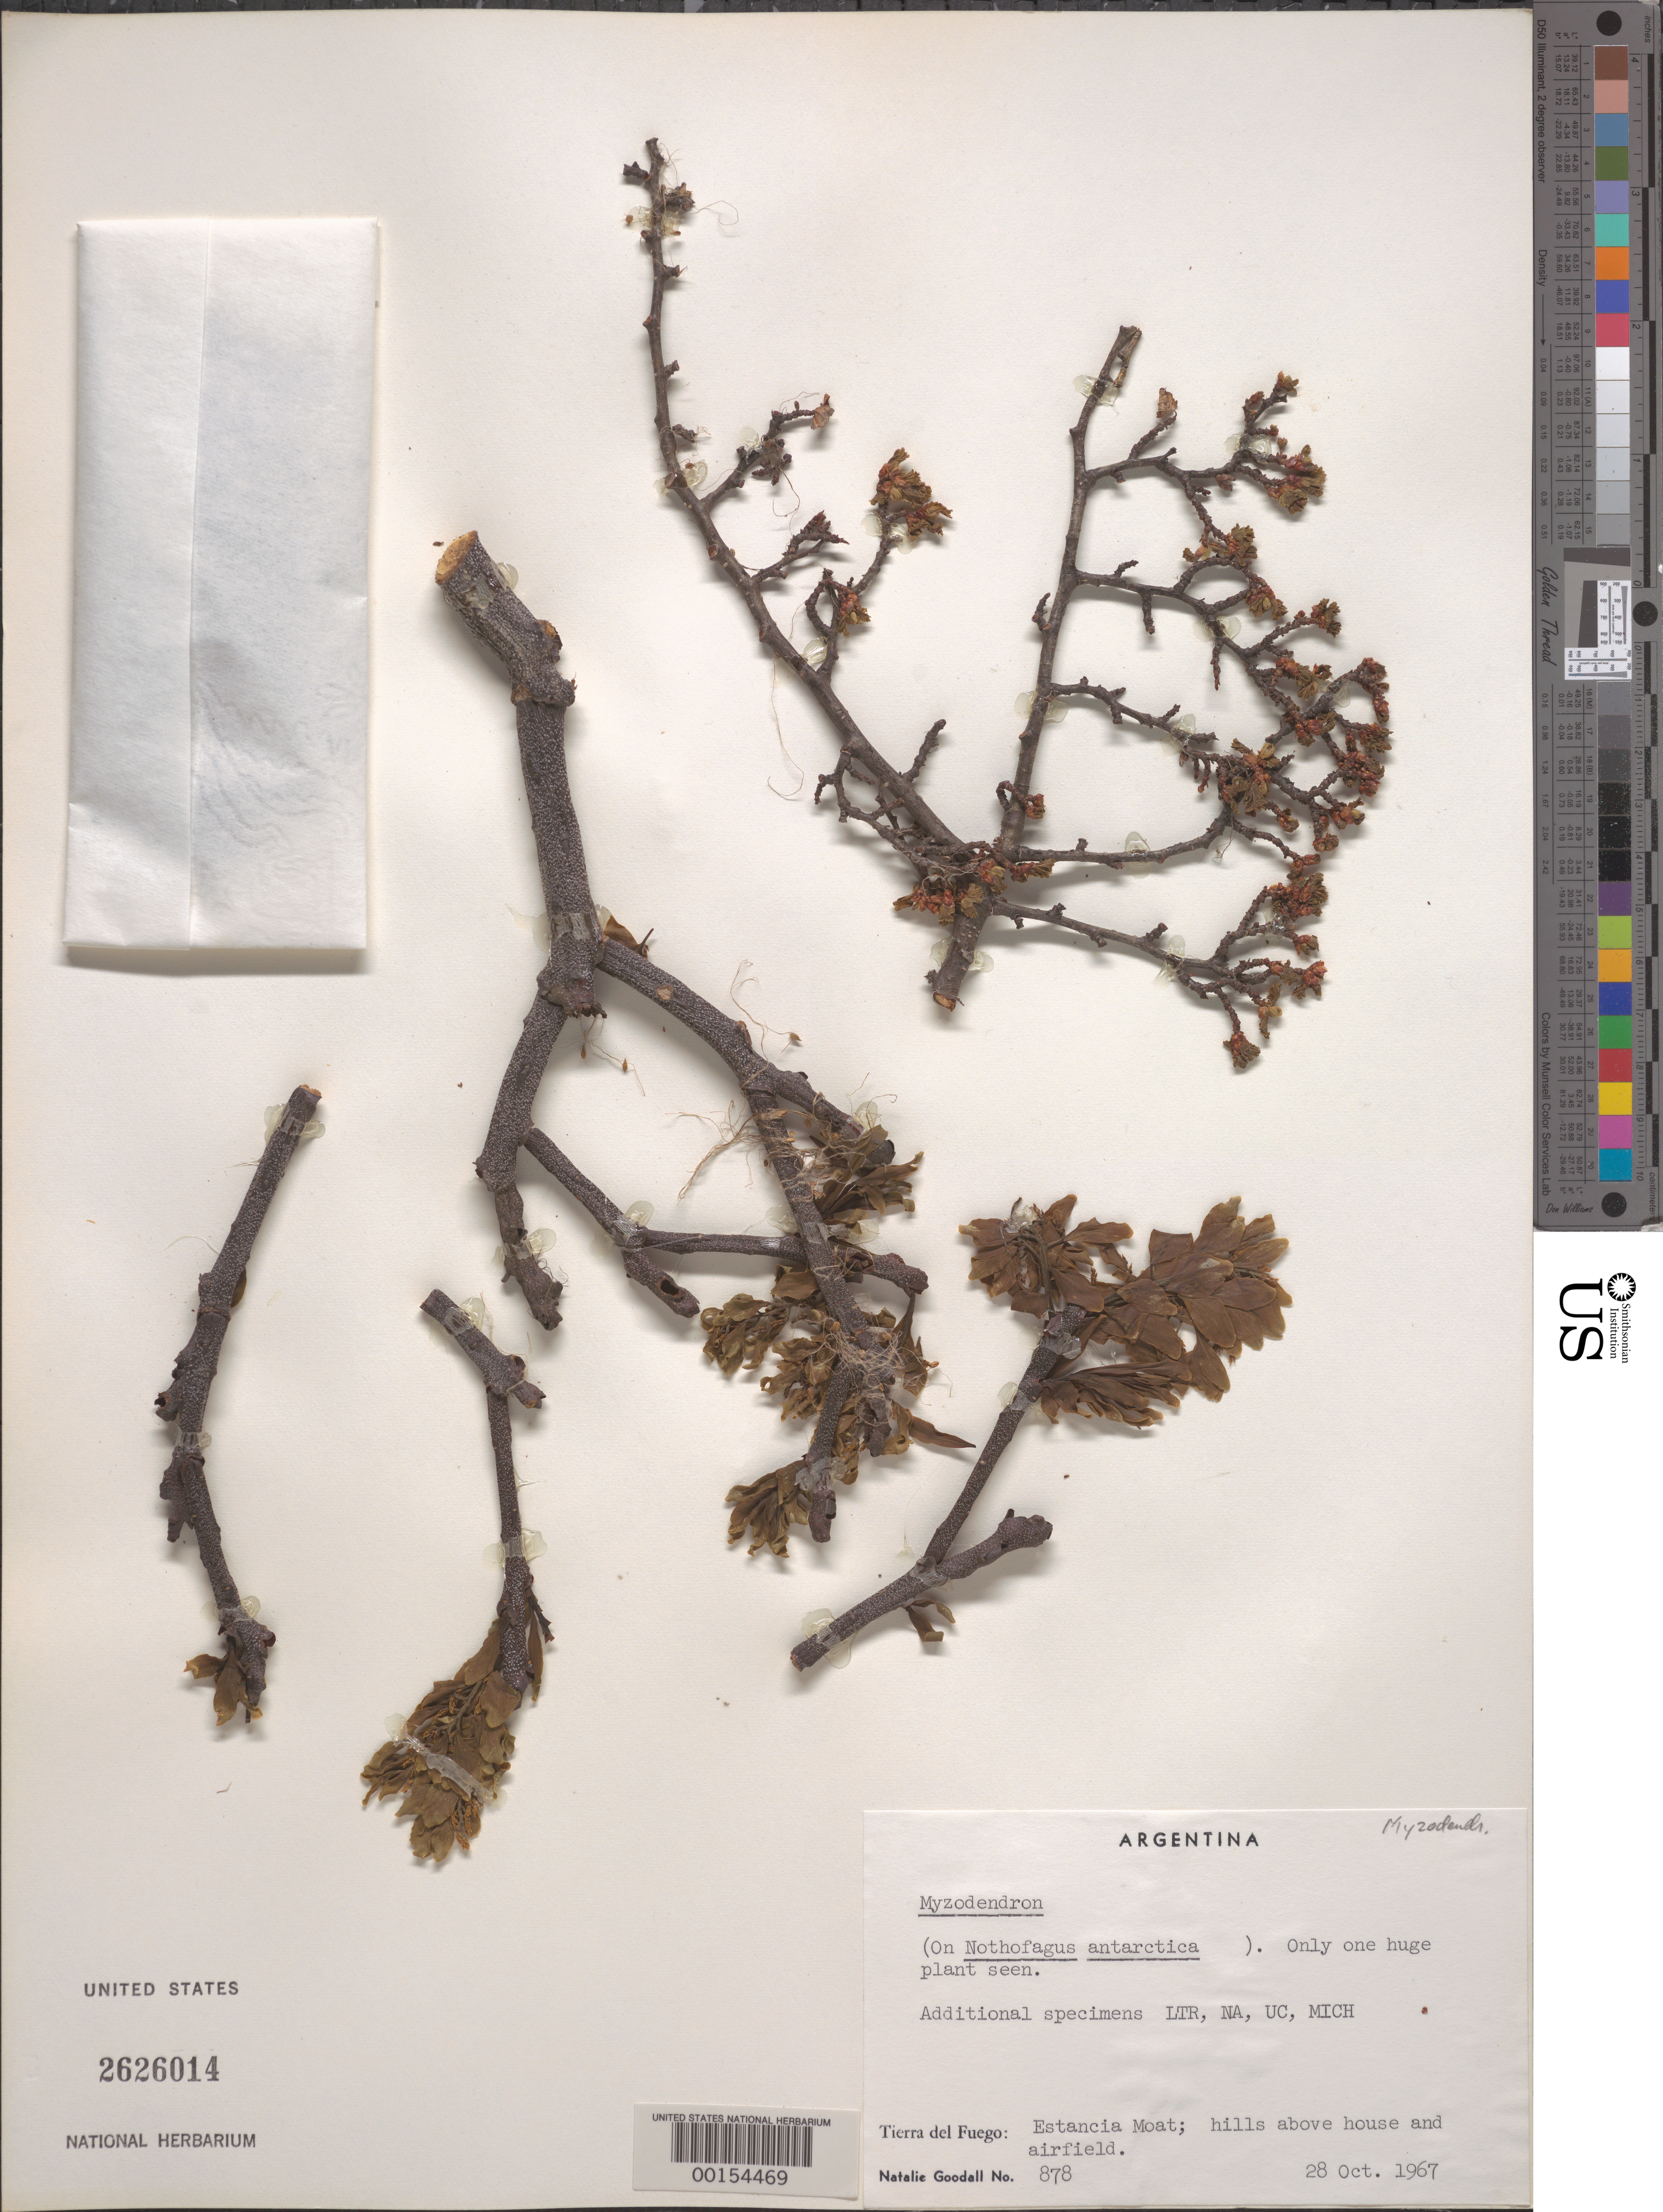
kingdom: Plantae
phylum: Tracheophyta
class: Magnoliopsida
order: Santalales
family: Misodendraceae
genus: Misodendrum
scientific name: Misodendrum sp.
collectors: N. Goodall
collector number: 878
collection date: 1967-10-28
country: Argentina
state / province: Tierra del Fuego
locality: Estancia Moat; hills above house and airfield.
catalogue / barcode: US 2626014